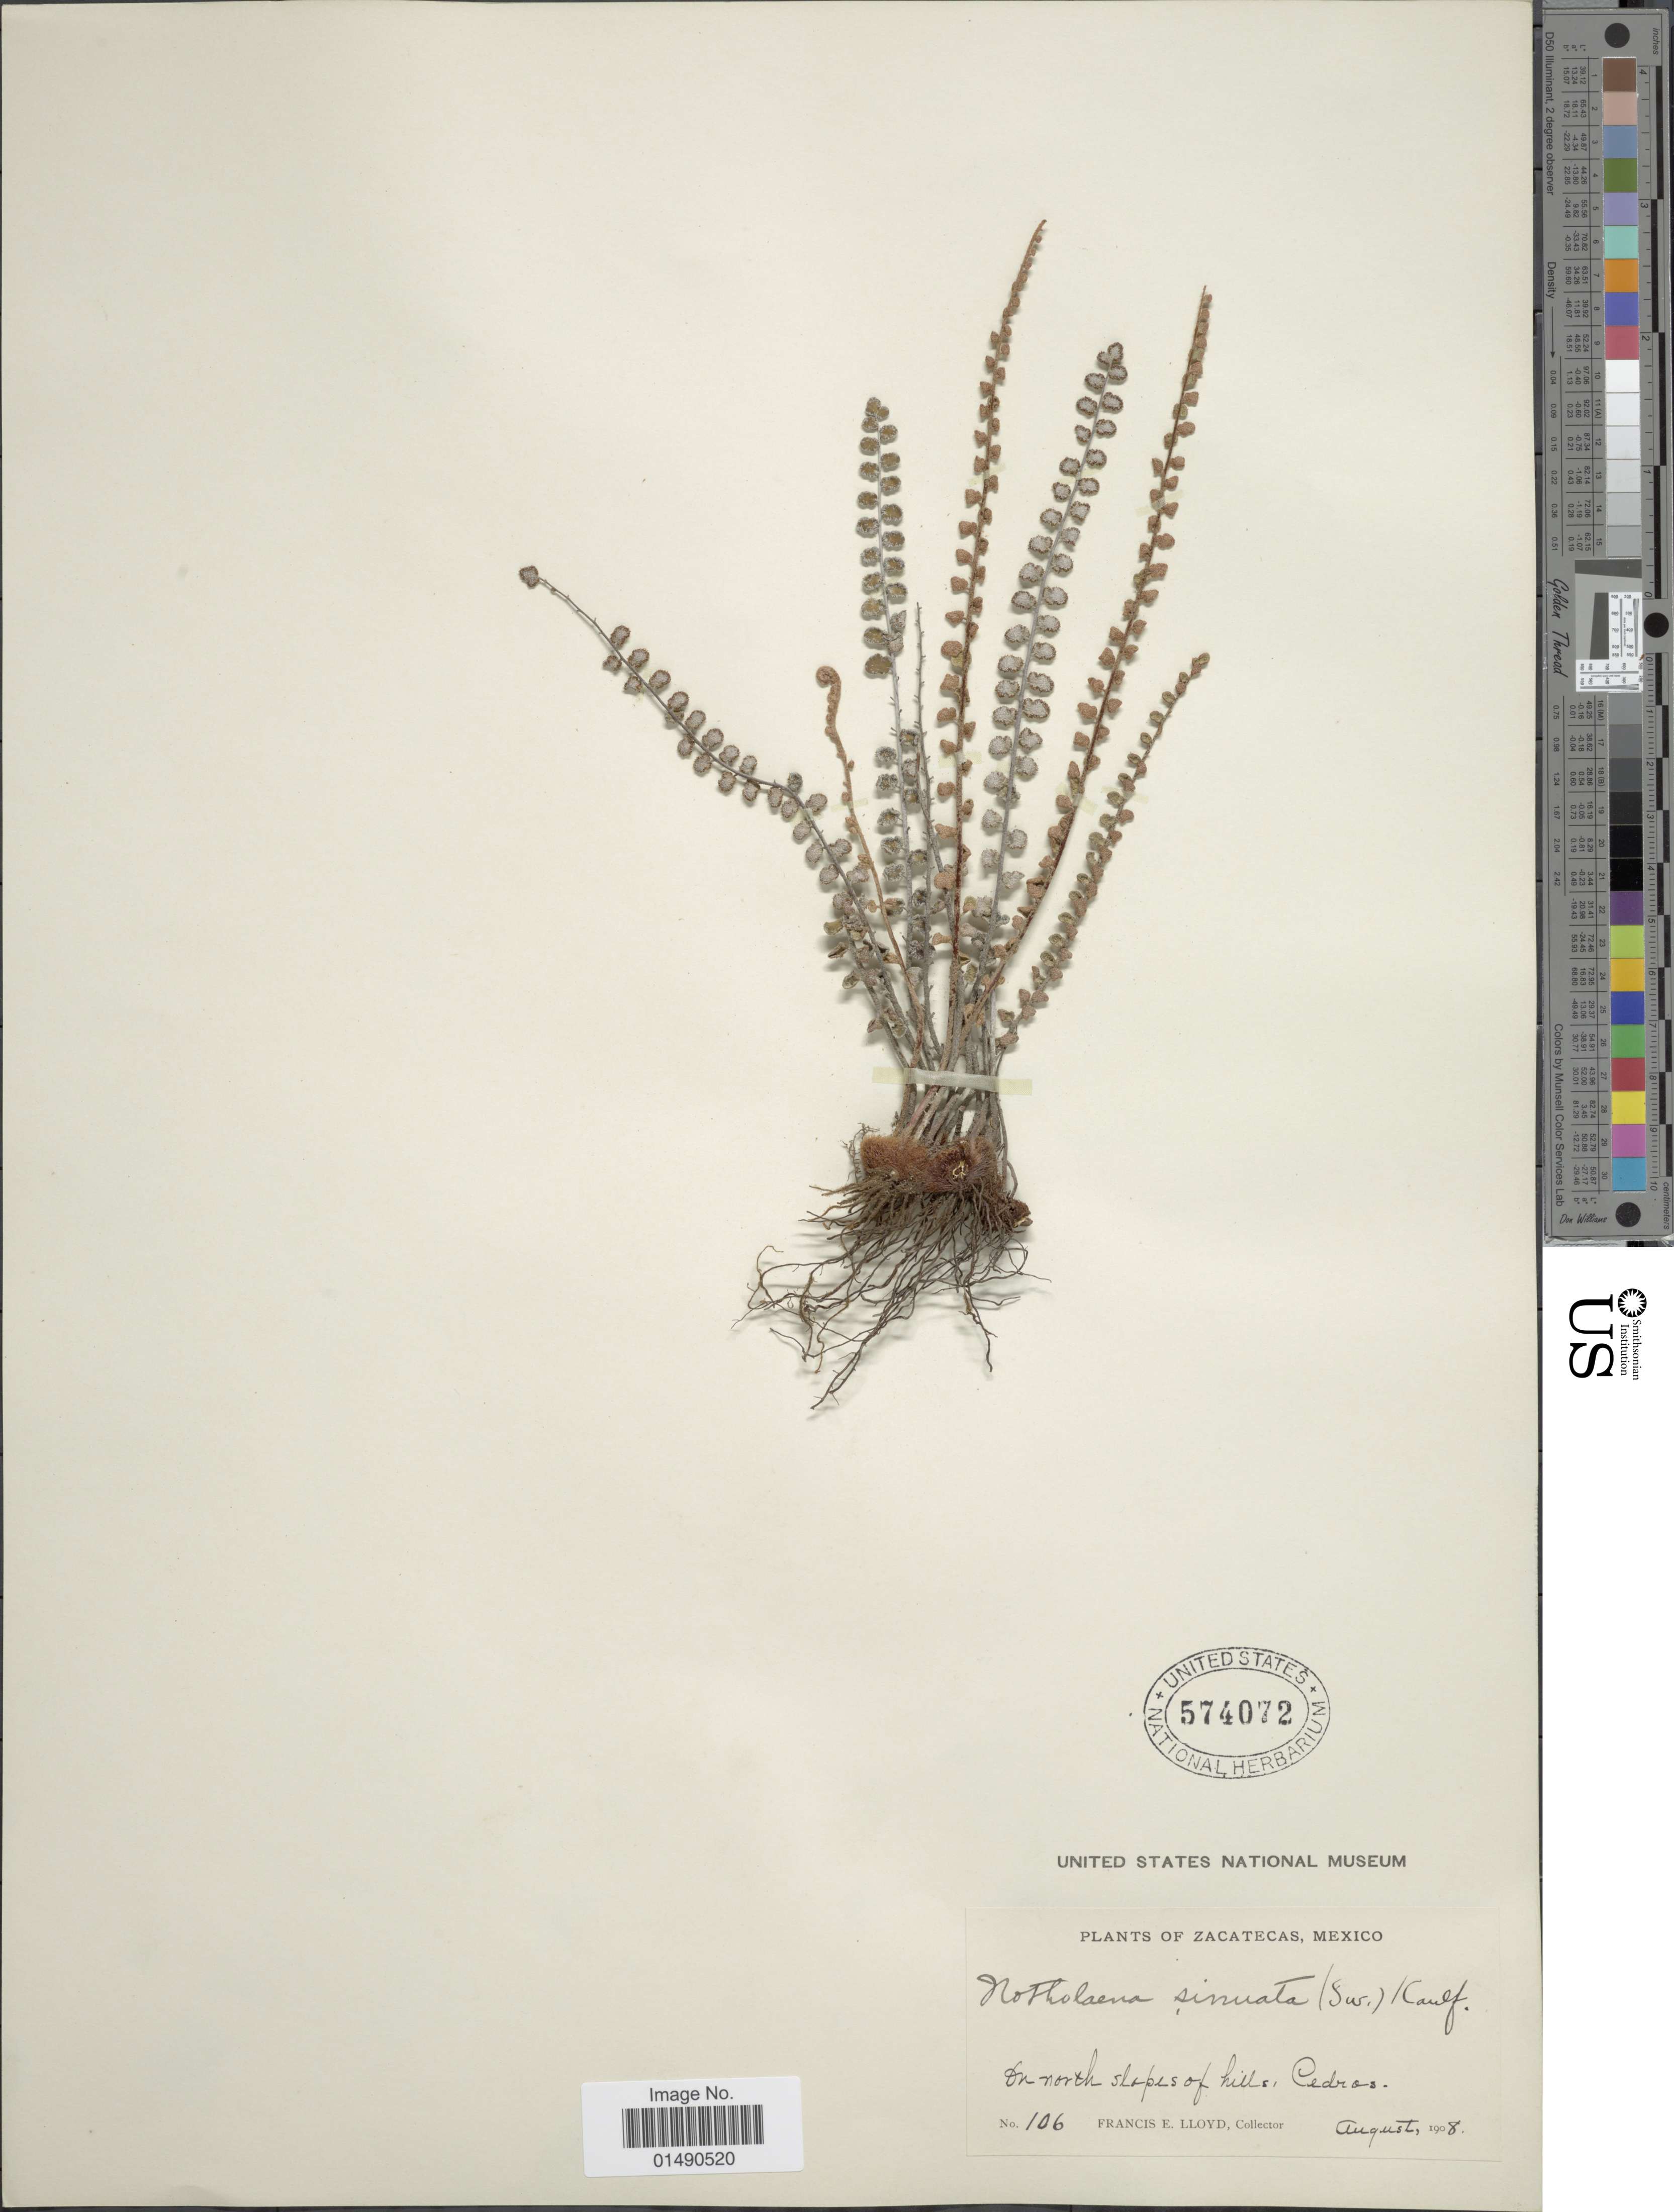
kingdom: Plantae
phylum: Tracheophyta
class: Polypodiopsida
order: Polypodiales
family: Pteridaceae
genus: Astrolepis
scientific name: Astrolepis cochisensis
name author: (C.O. Goodd.) D.M. Benham & Windham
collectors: Lloyd, C. E.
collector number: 106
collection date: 1908-08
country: Mexico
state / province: Zacatecas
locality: On north slopes of hills, Cedros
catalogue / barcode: US 574072